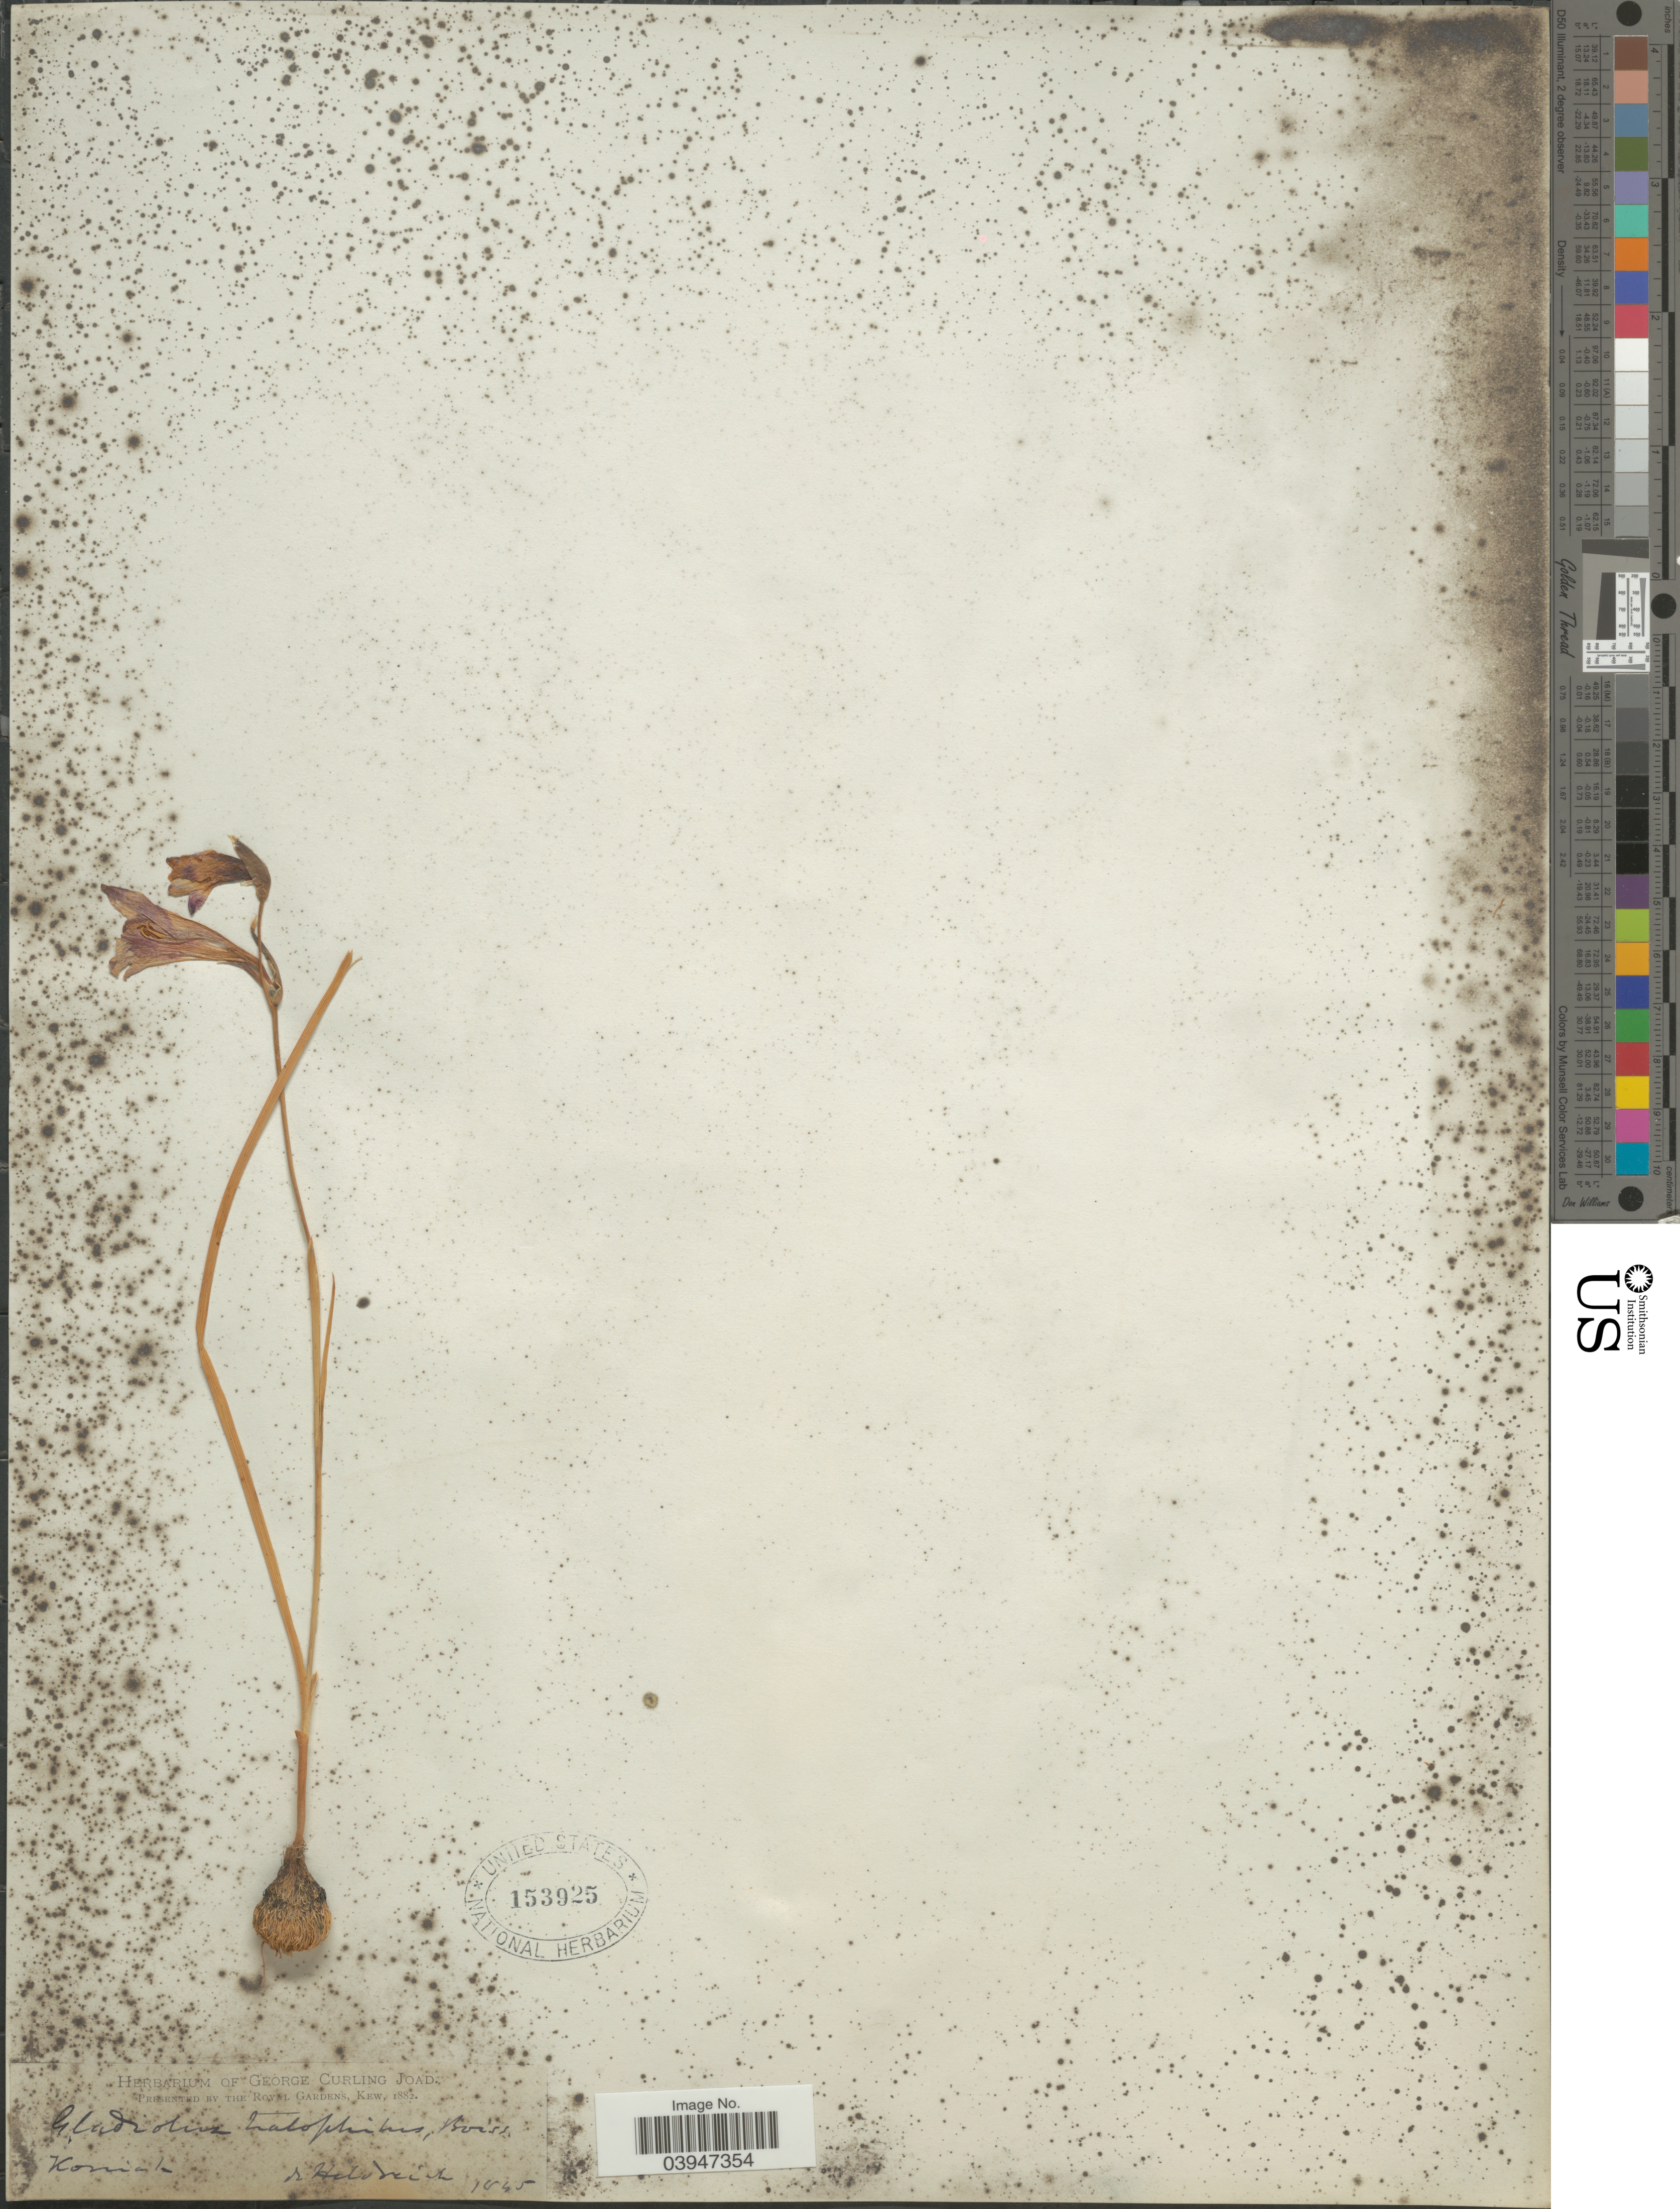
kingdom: Plantae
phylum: Tracheophyta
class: Liliopsida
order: Asparagales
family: Iridaceae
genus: Gladiolus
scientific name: Gladiolus halophilus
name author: Boiss. & Heldr.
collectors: -. De Heldreich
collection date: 1845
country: Greece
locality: Koriana.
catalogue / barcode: US 153925